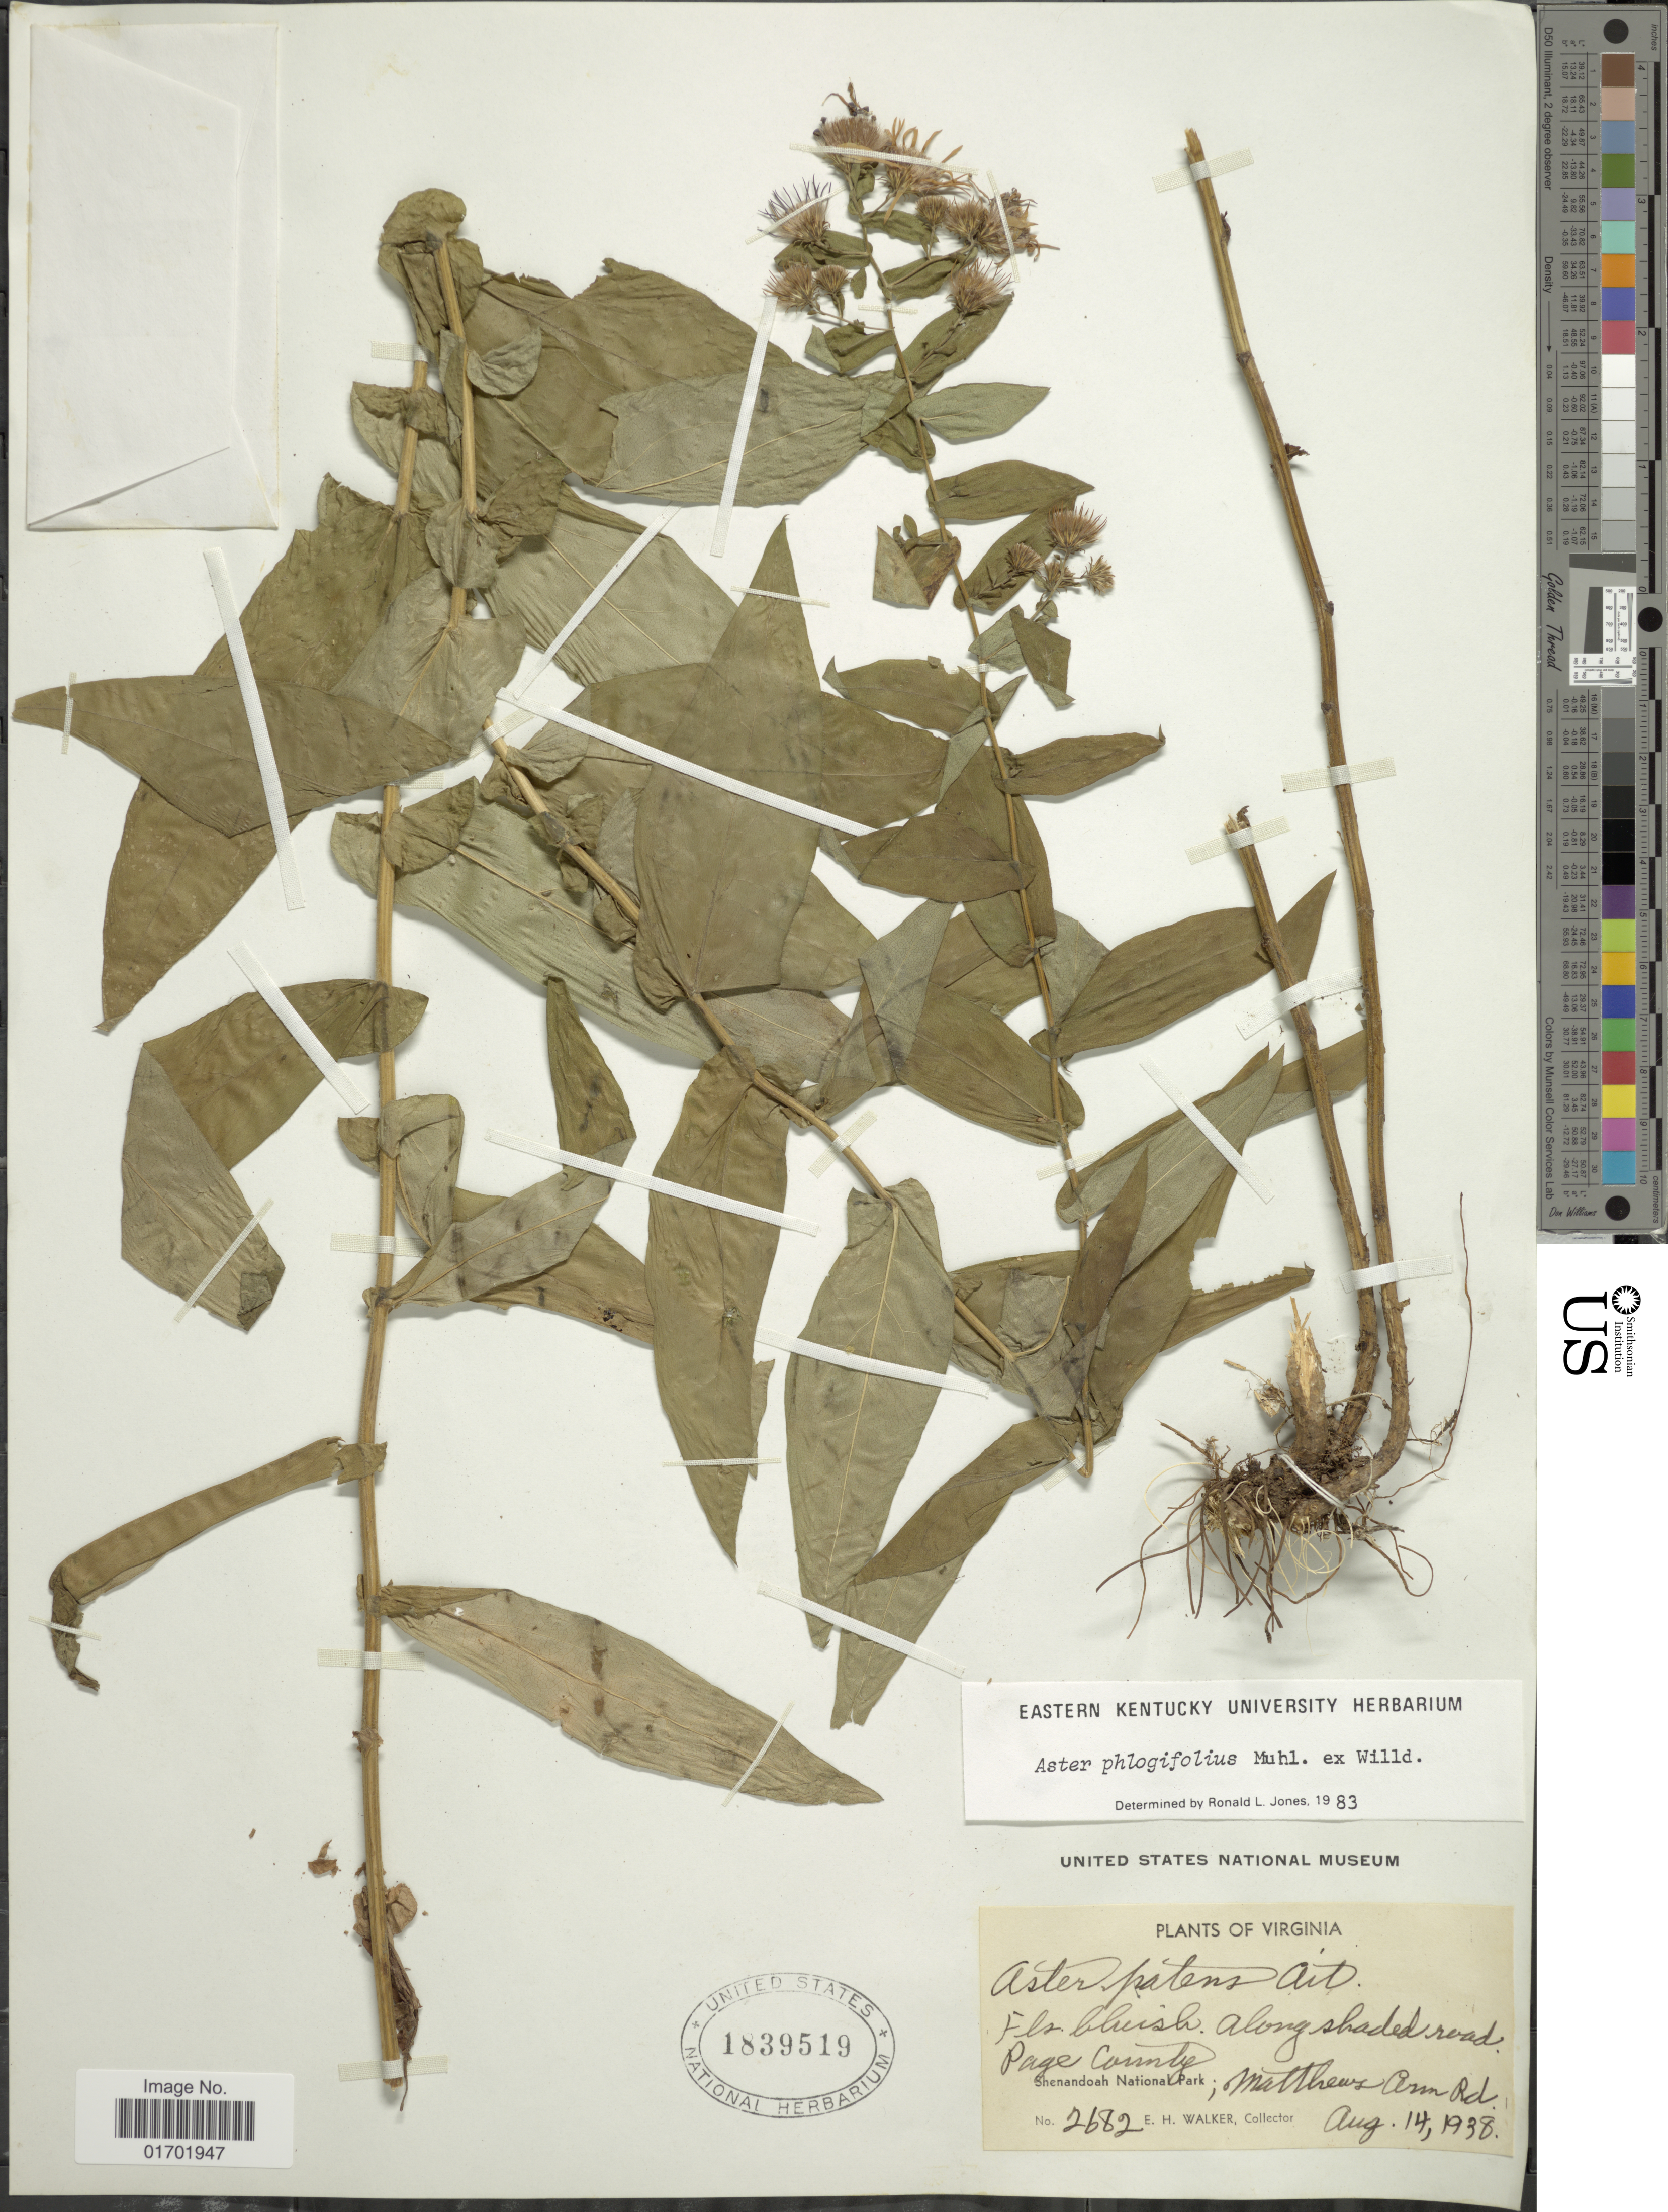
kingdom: Plantae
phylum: Tracheophyta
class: Magnoliopsida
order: Asterales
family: Asteraceae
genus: Symphyotrichum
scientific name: Symphyotrichum phlogifolium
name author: (Muhl. ex Willd.) G.L. Nesom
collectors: E. H. Walker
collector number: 2682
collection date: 1938-08-14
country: United States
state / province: Virginia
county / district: Page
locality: Shenandoah Natioanl Park, Matthews Arm Rd.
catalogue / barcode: US 1839519